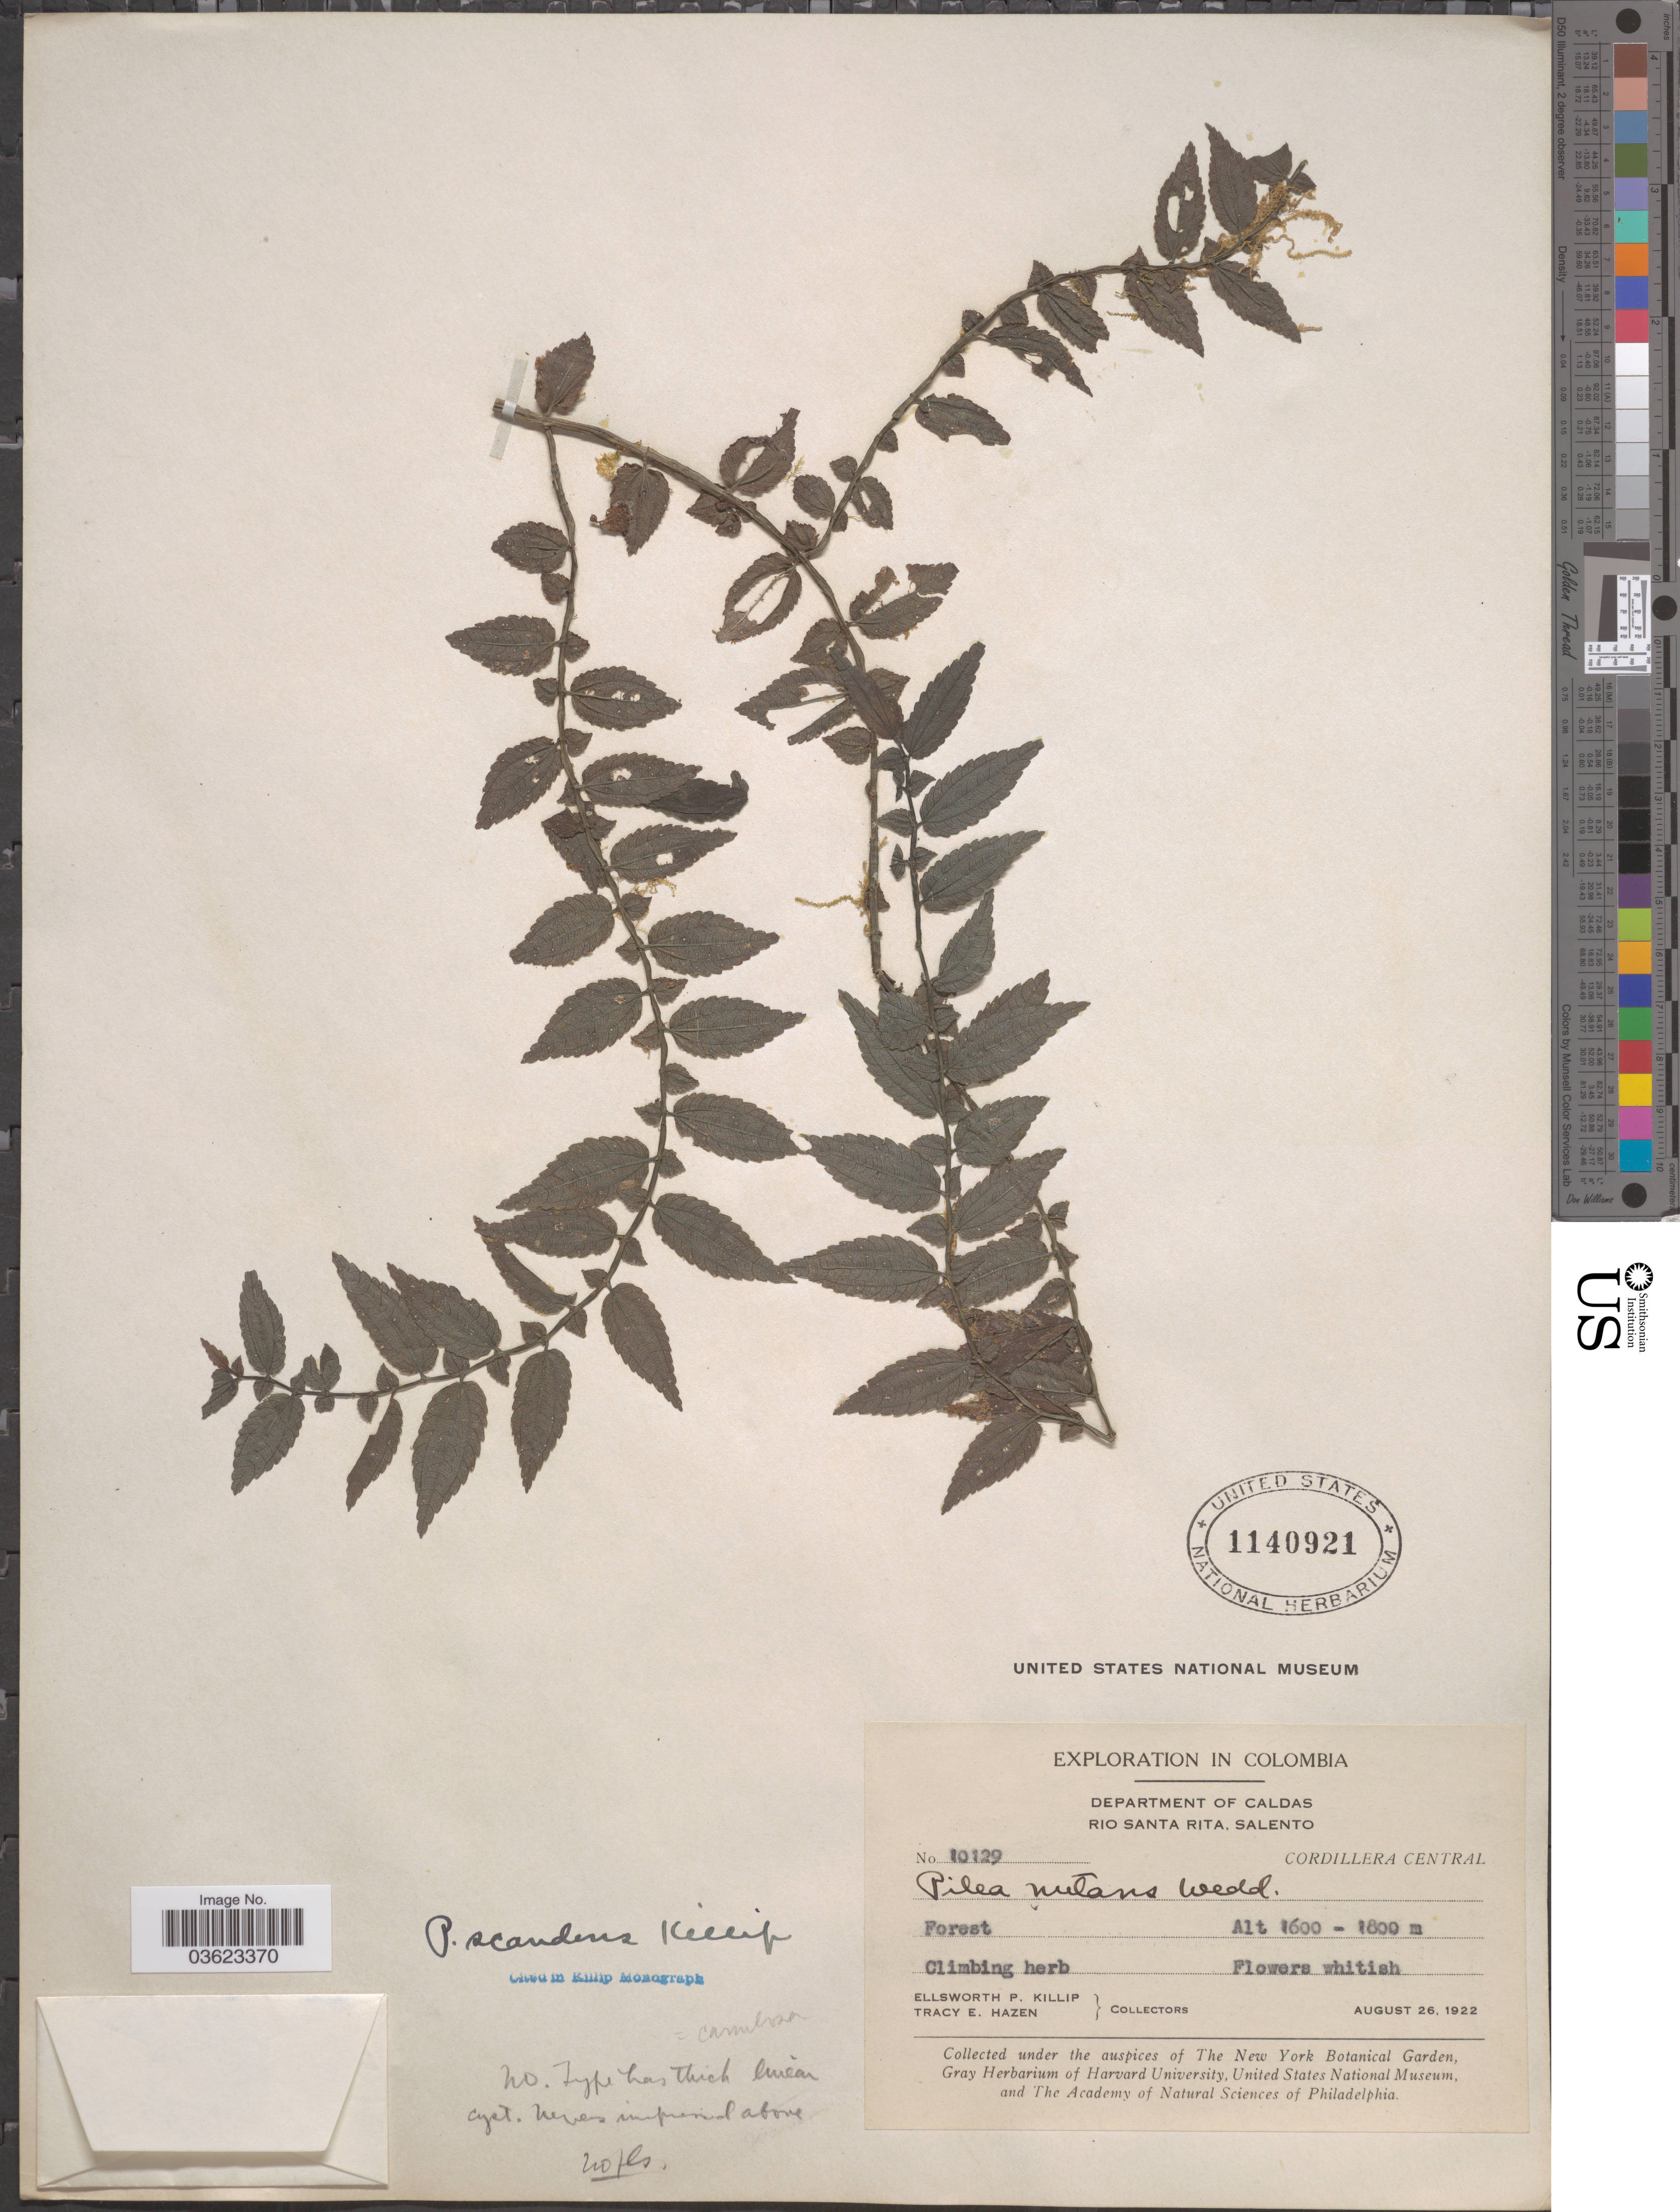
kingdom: Plantae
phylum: Tracheophyta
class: Magnoliopsida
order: Rosales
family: Urticaceae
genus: Pilea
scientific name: Pilea scandens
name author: Killip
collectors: E. P. Killip & T. E. Hazen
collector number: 10129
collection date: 1922-08-26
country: Colombia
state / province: Caldas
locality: Department of Caldas. Rio Santa Rita, Salento. Cordillera Central.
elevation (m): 1600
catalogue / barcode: US 1140921